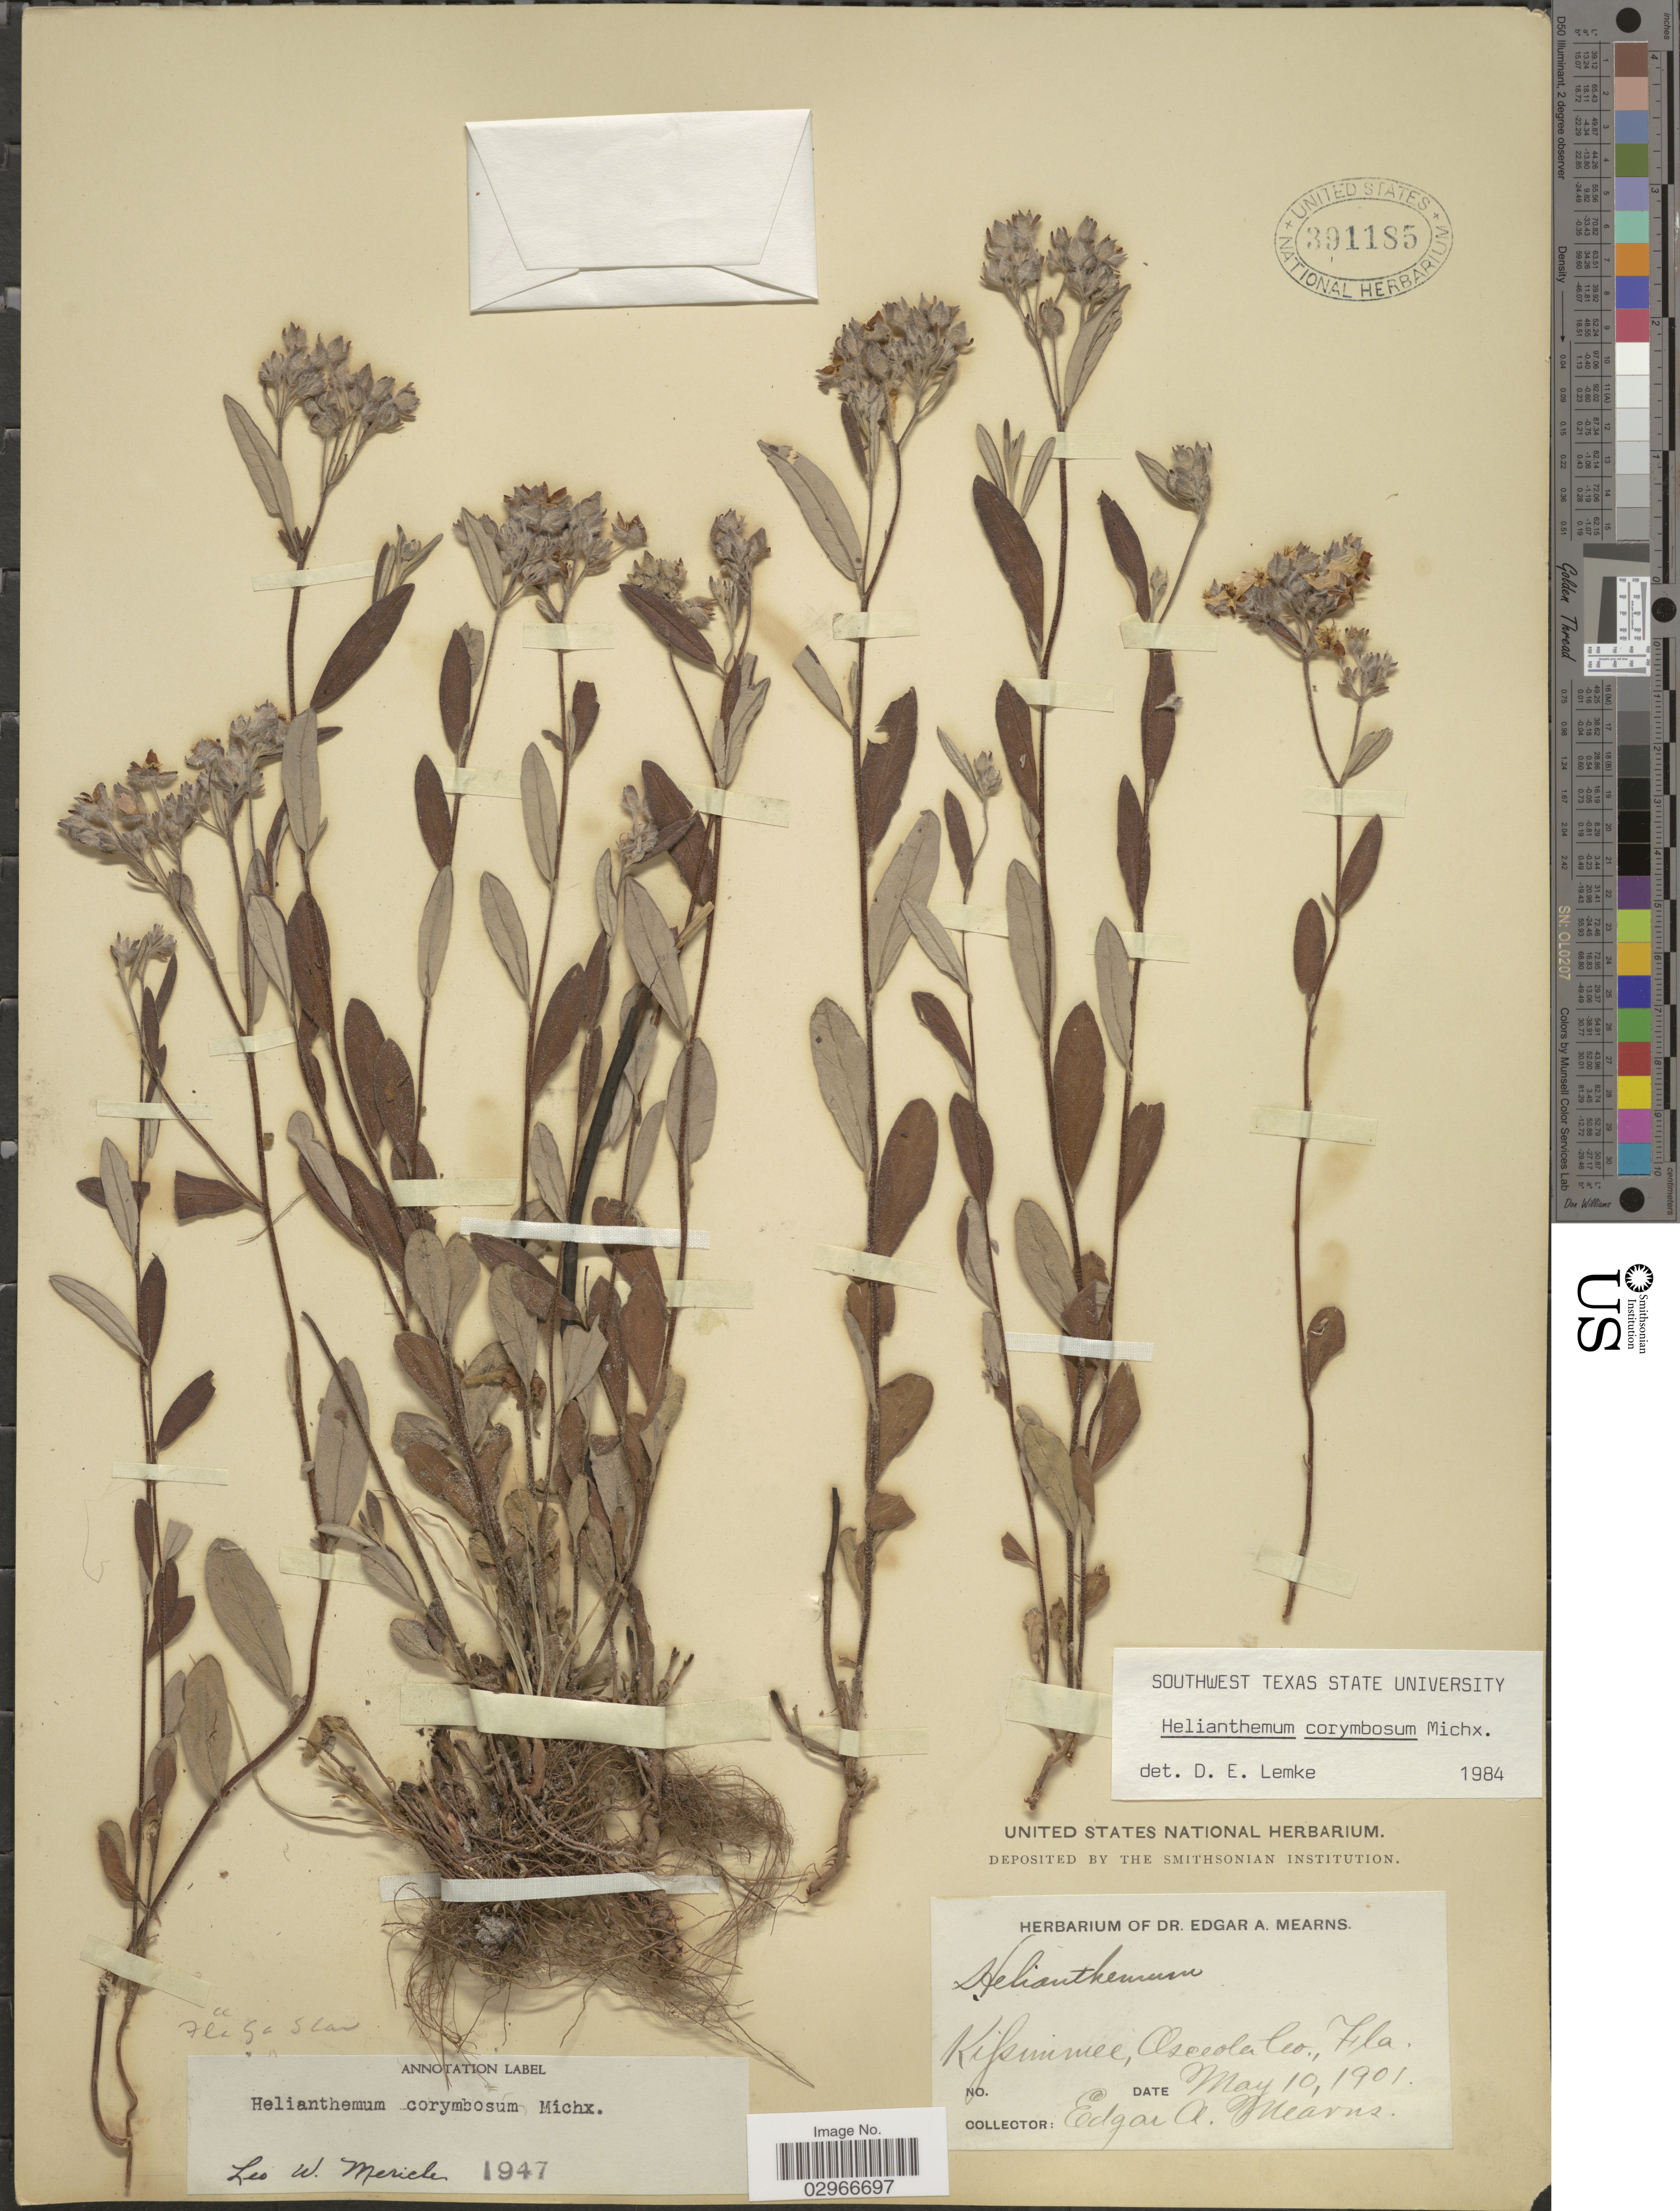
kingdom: Plantae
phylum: Tracheophyta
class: Magnoliopsida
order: Malvales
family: Cistaceae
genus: Helianthemum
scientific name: Helianthemum corymbosum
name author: Michx.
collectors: E. A. Mearns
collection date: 1901-05-10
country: United States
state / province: Florida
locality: Kissimmee, Osceola Co.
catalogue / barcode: US 391185